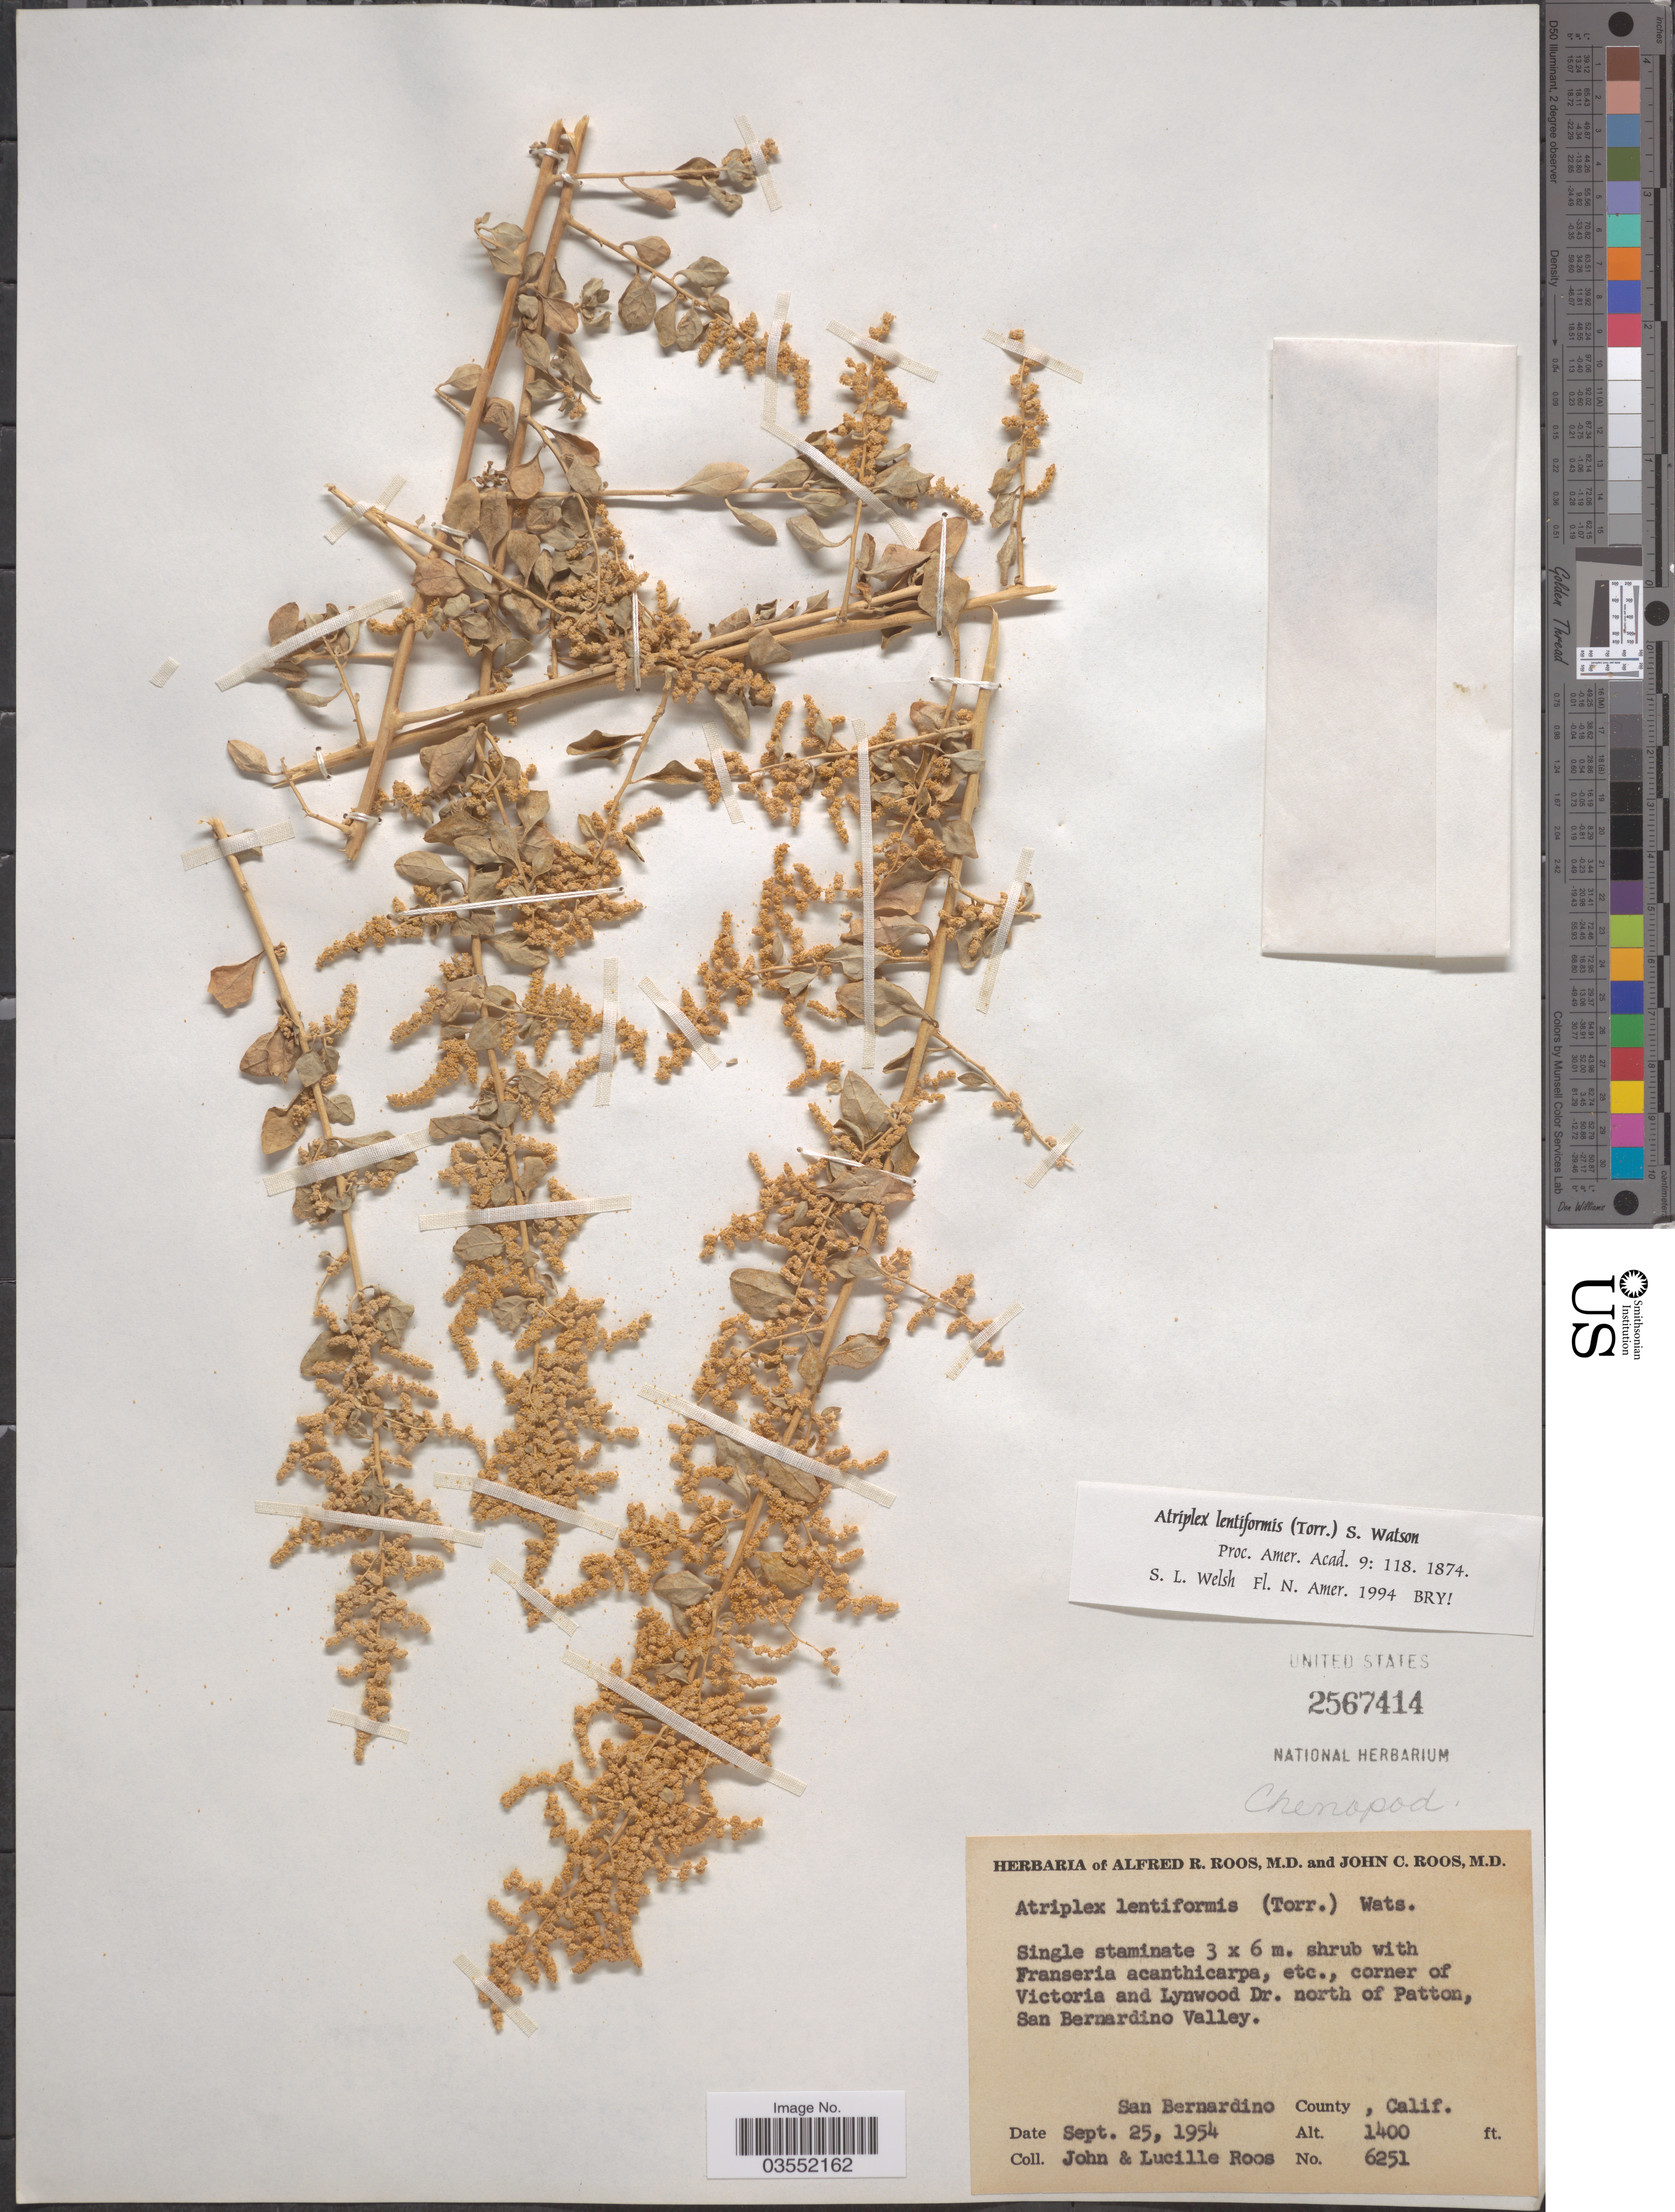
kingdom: Plantae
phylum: Tracheophyta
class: Magnoliopsida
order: Caryophyllales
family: Amaranthaceae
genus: Atriplex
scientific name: Atriplex lentiformis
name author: (Torr.) S. Watson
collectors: J. C. Roos & L. Roos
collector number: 6251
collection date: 1954-09-25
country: United States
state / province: California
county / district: San Bernardino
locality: Corner of Victoria and Lynwood Dr. north of Patton, San Bernardino Valley. San Bernardino County.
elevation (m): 427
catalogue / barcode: US 2567414